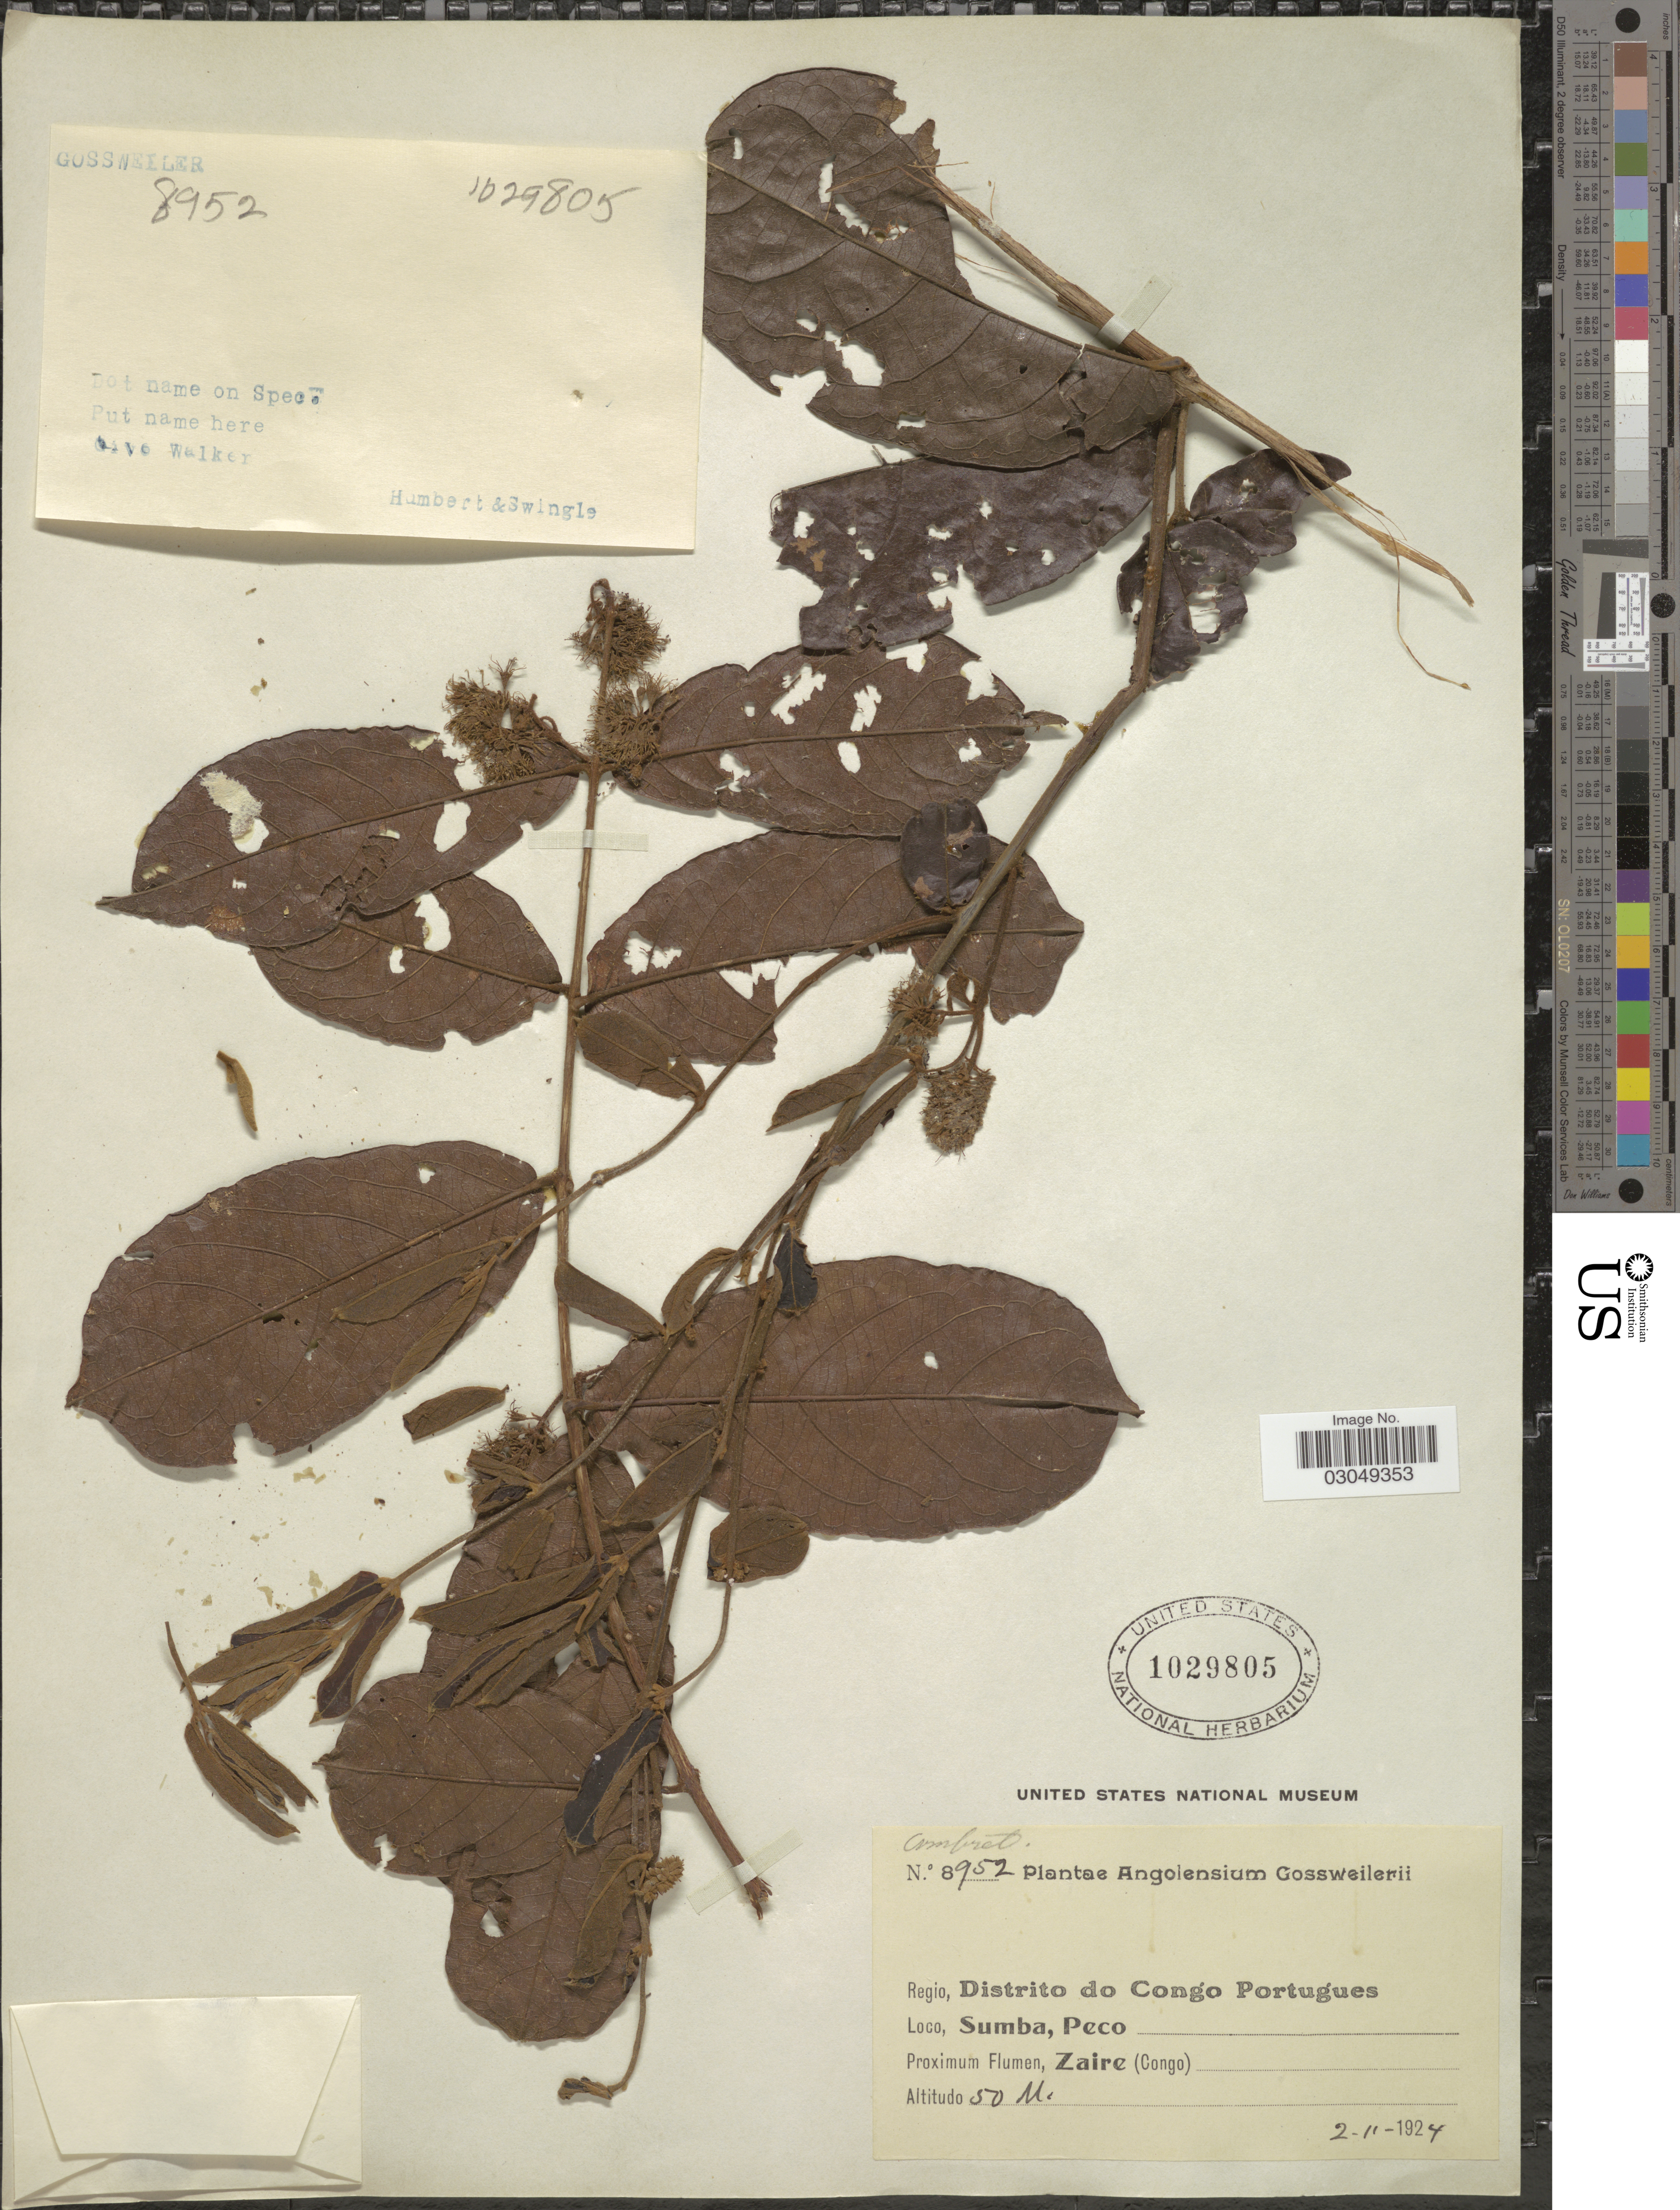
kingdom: Plantae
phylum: Tracheophyta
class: Magnoliopsida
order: Myrtales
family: Combretaceae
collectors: -. Gossweiler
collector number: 8952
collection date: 1924-11-02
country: Angola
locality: Regio, Distrito do Congo Portogues, Sumba, Peco. Proximum Flumen, Zaire (Congo).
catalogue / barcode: US 1029805